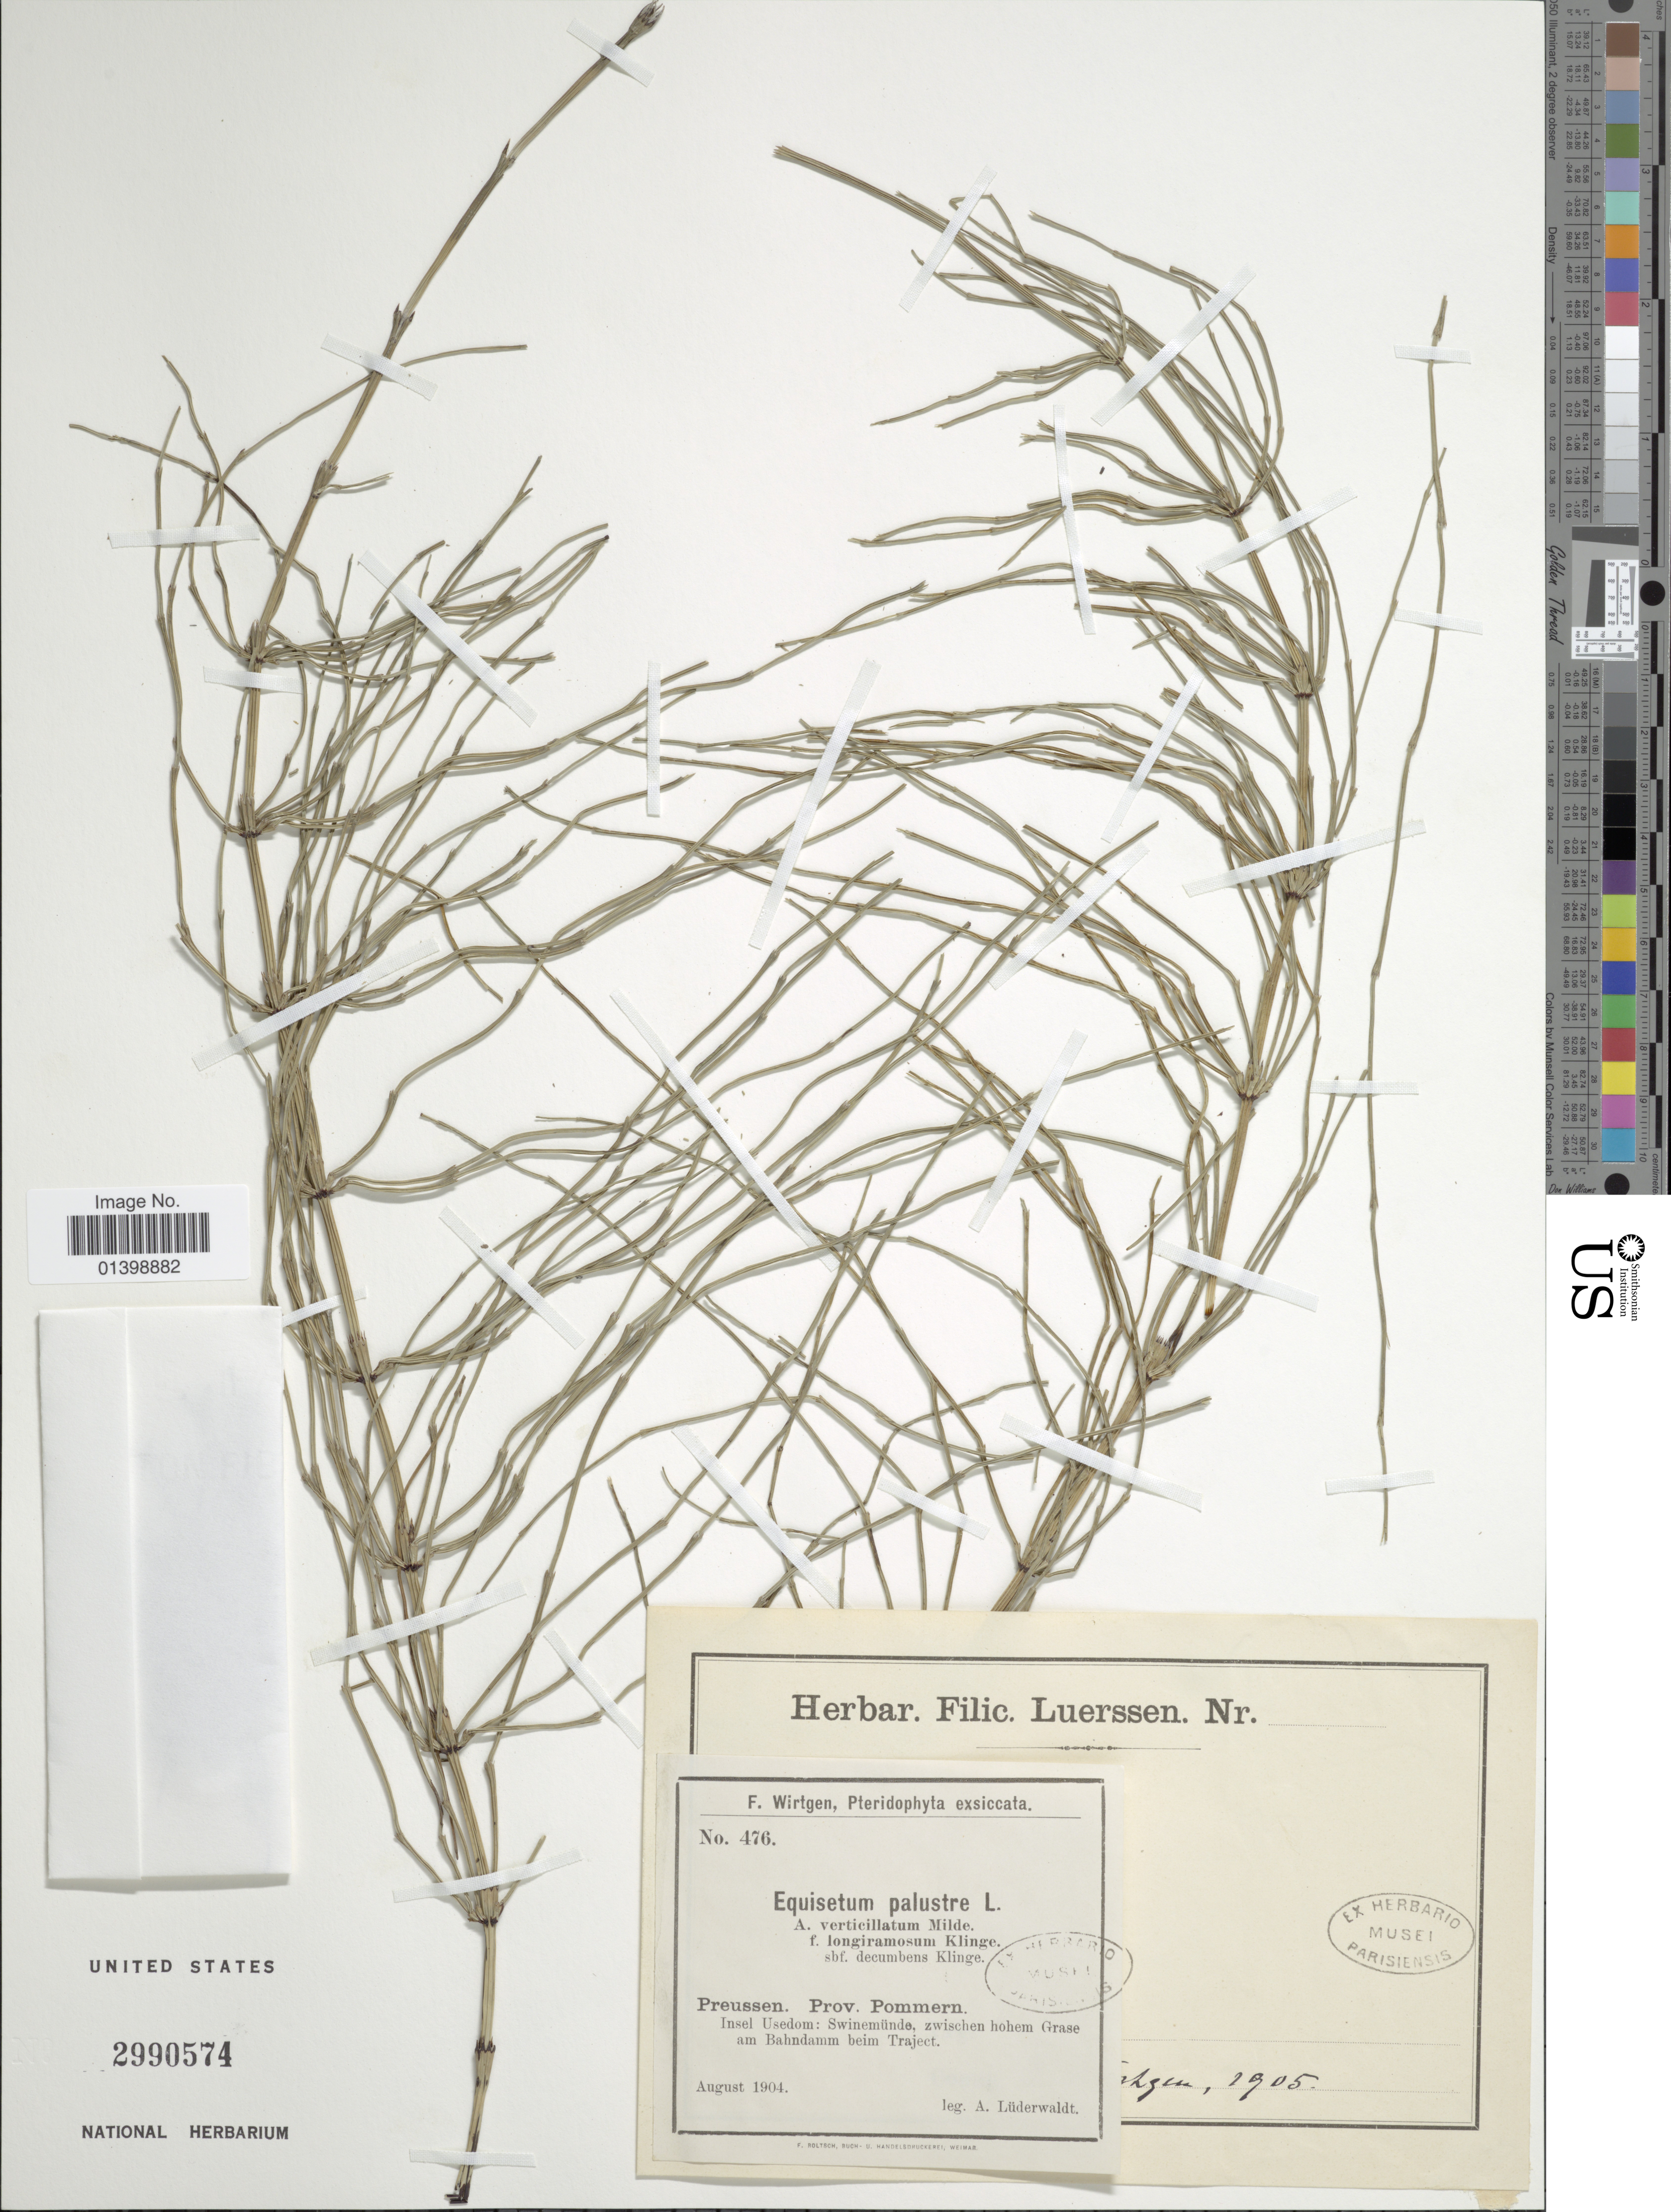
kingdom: Plantae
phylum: Tracheophyta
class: Polypodiopsida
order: Equisetales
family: Equisetaceae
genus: Equisetum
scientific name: Equisetum palustre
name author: L.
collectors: A. Lüderwaldt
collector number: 476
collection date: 1904-08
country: Germany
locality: Preussen, Prov. Pommern, Insel Usedom: Swinemünde, zwischen hohem Grase am Bahndamm beim Traject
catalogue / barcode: US 2990574